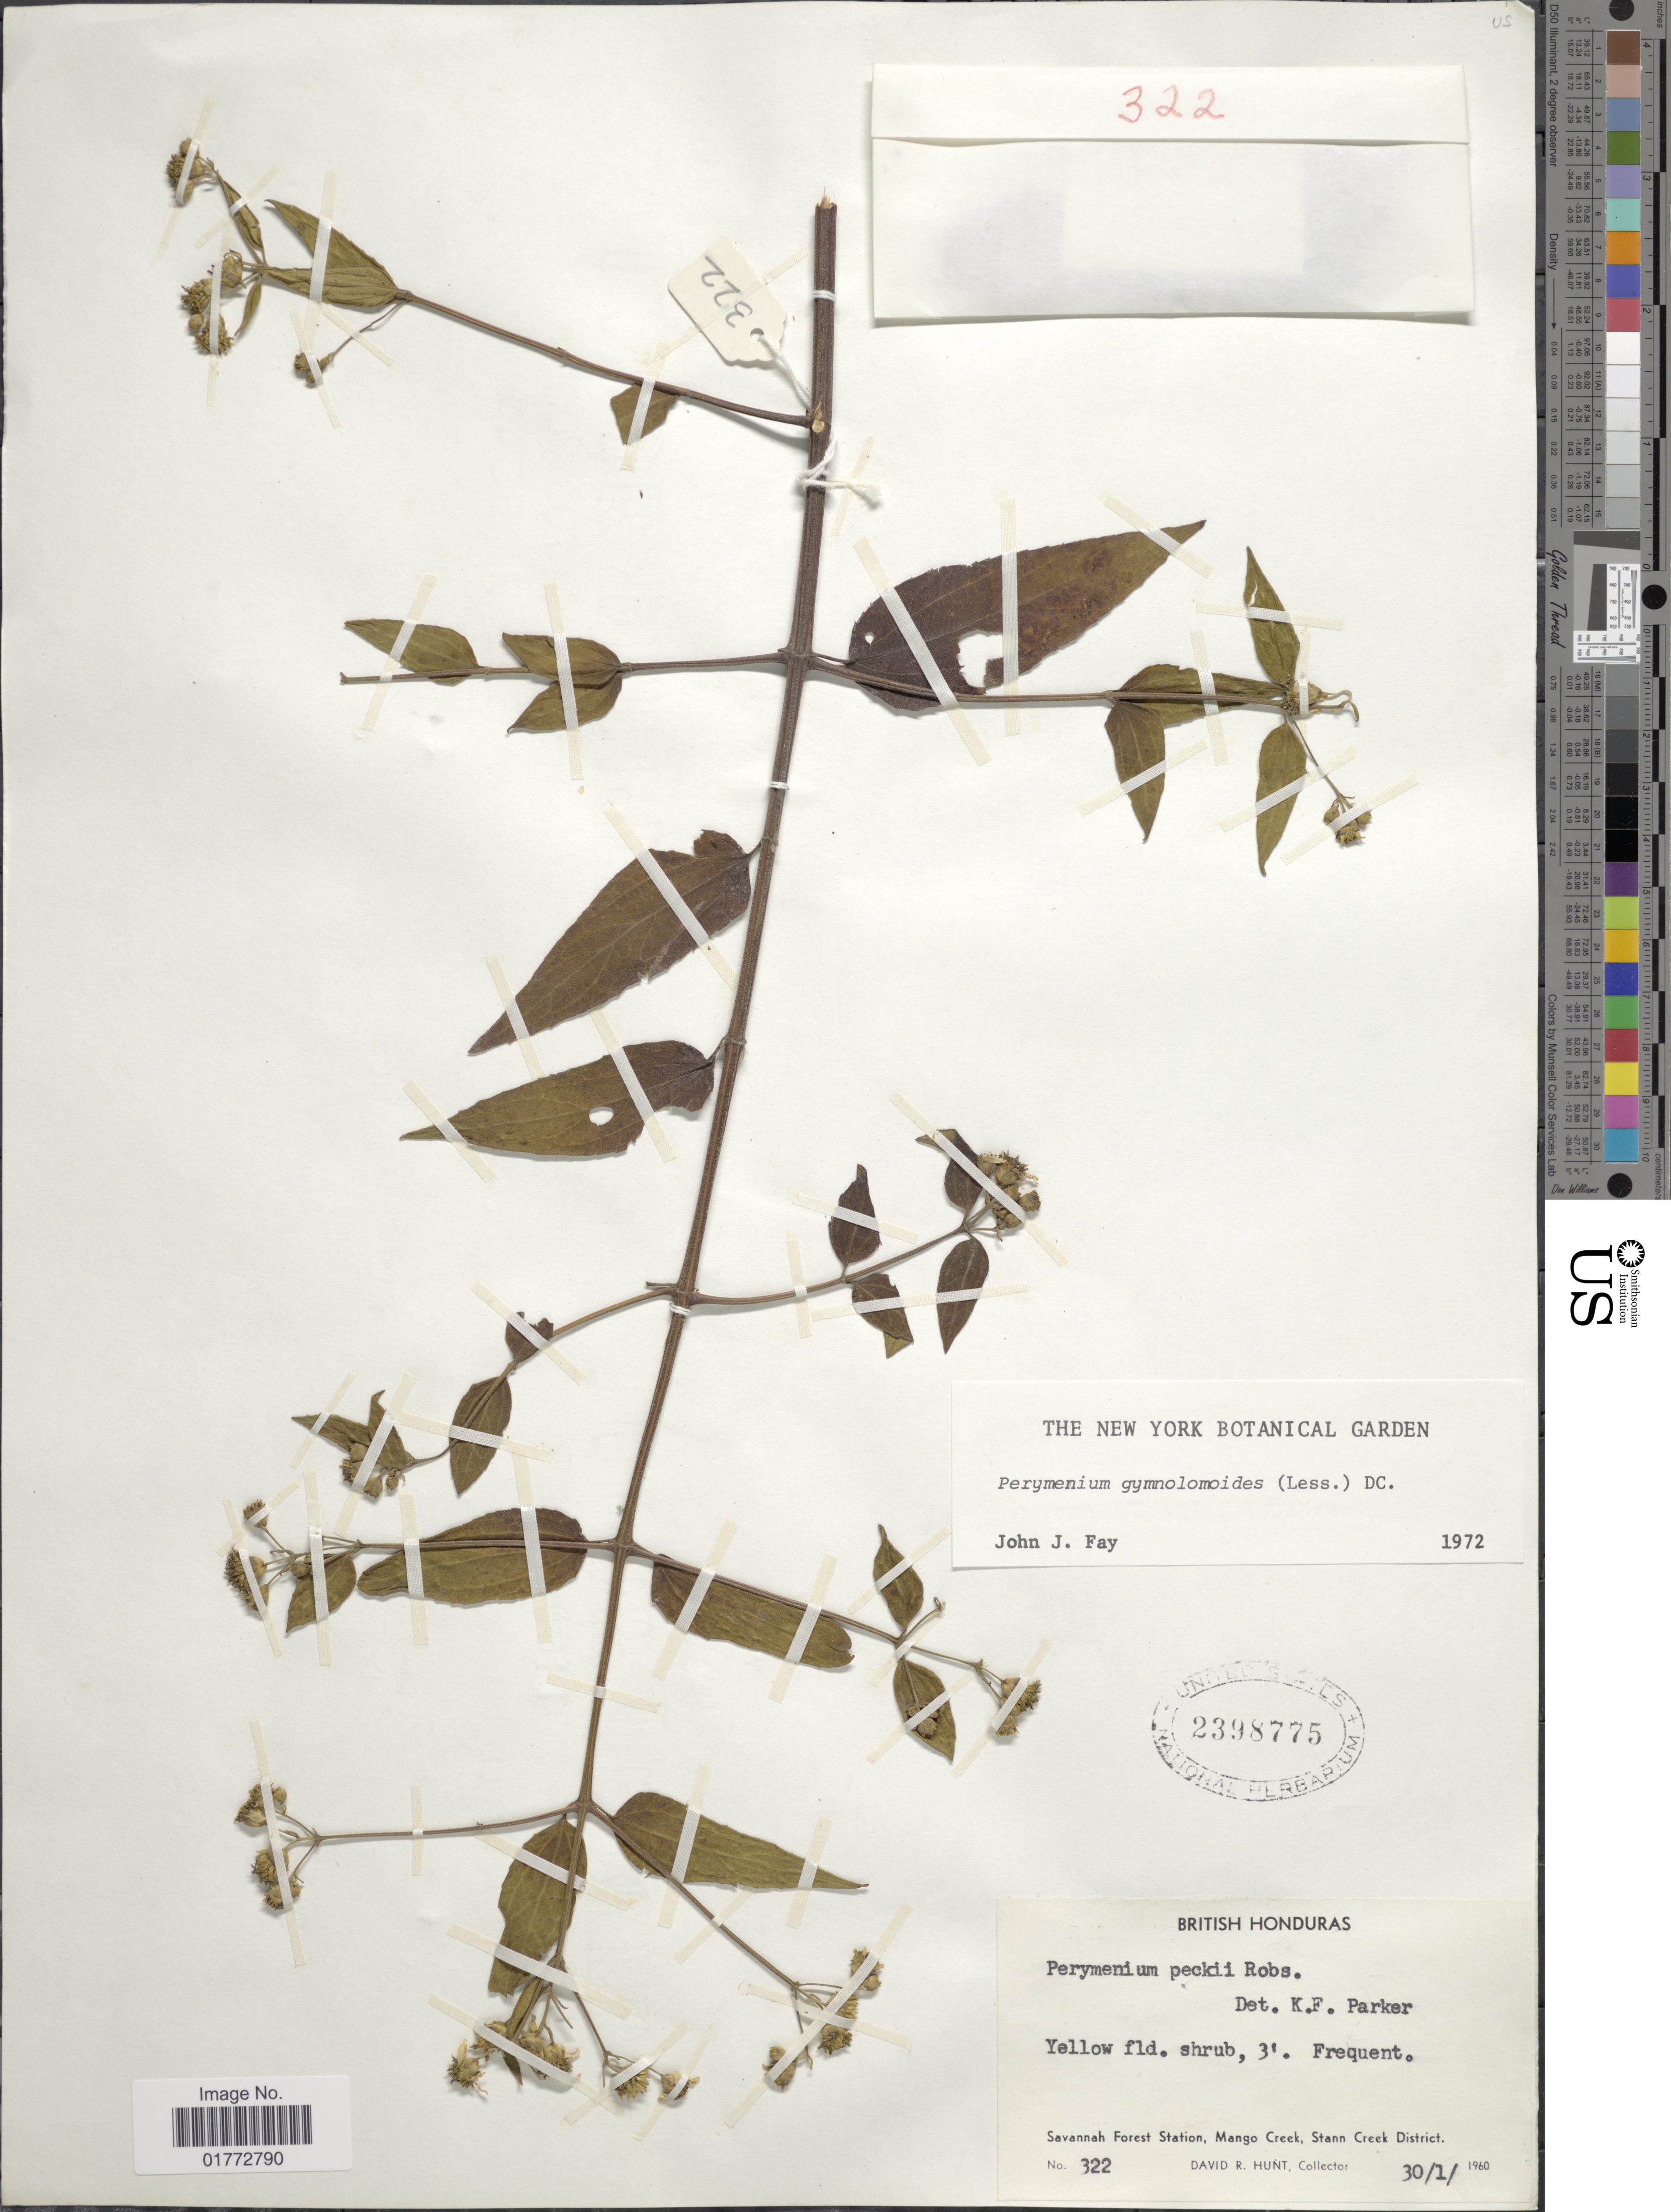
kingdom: Plantae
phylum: Tracheophyta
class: Magnoliopsida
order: Asterales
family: Asteraceae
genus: Perymenium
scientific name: Perymenium gymnolomoides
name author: (Less.) DC.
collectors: D. R. Hunt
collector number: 322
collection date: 1960-01-30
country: Belize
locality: British Honduras, Savannah Forest Station, Mango Creek, Stann Creek District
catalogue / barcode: US 2398775